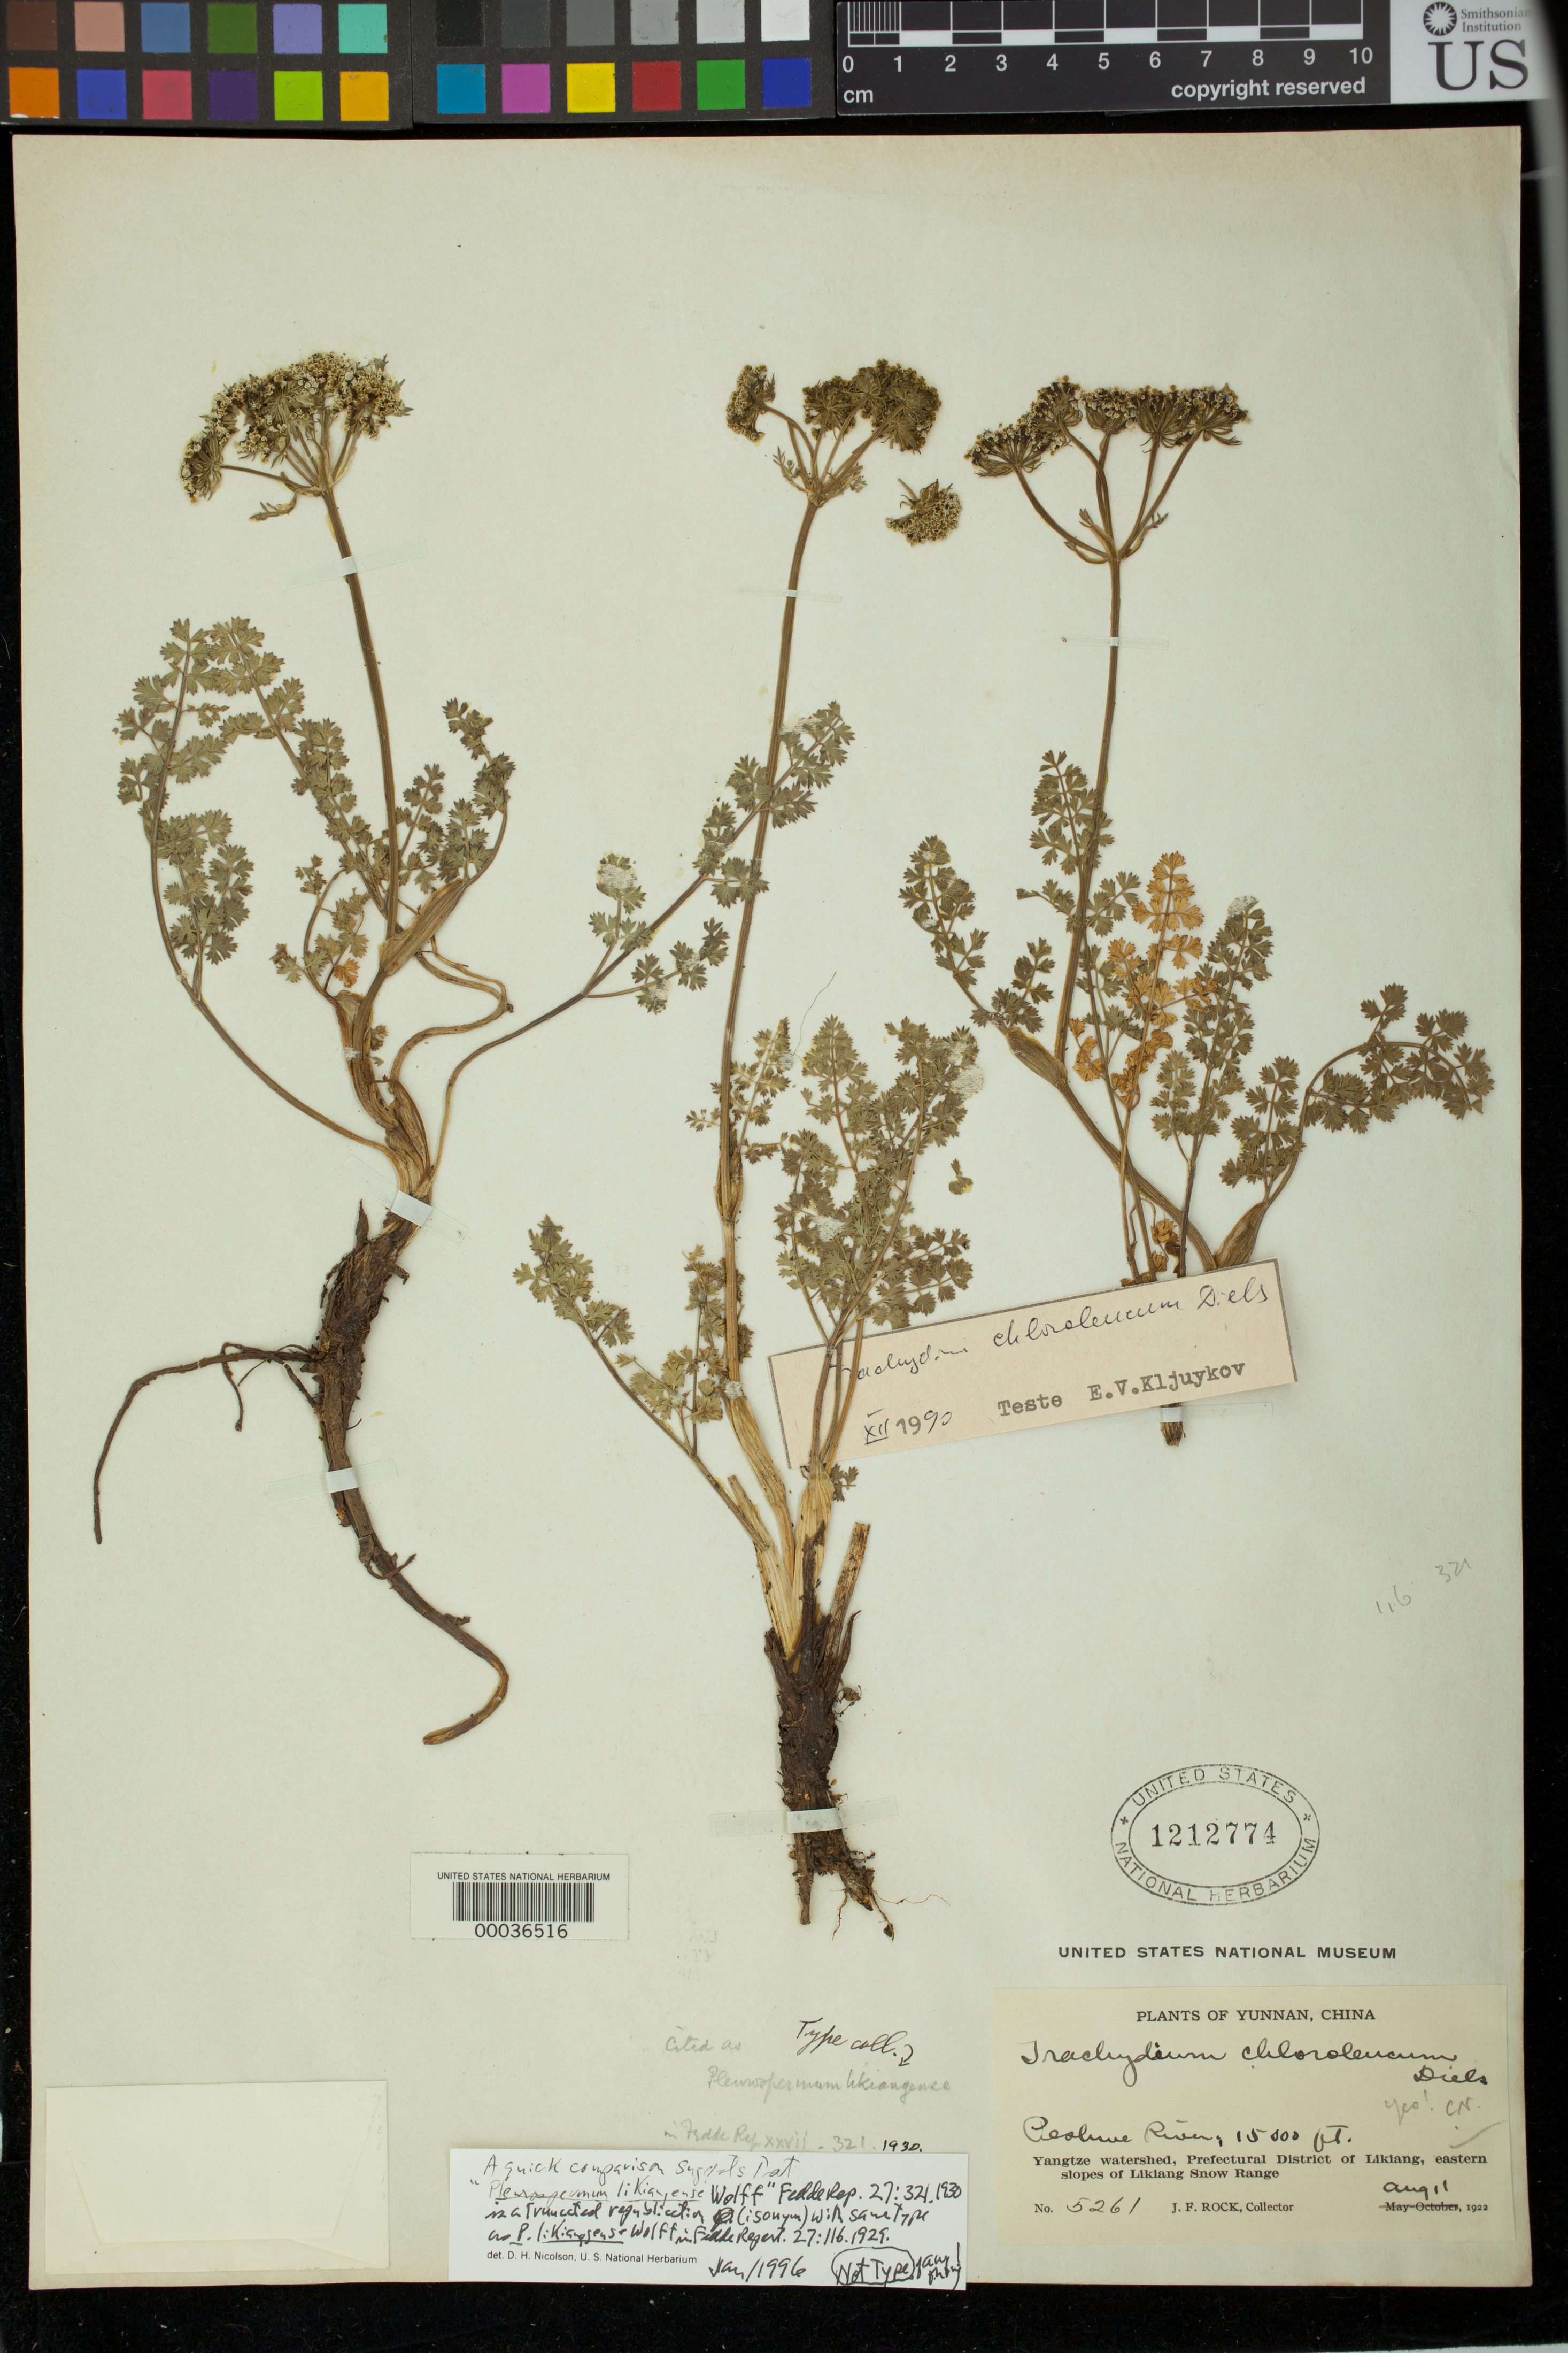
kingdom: Plantae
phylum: Tracheophyta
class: Magnoliopsida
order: Apiales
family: Apiaceae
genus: Pleurospermum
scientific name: Pleurospermum likiangense H. Wolff, nom. illeg.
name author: H. Wolff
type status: Type Collection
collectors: J. F. Rock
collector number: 5261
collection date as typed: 11 Aug 1922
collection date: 1922-08-11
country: China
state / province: Yunnan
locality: Yangtze watershed, Likiang snow range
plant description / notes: The binomial “Pleurospermum likiangense” was published twice: Pleurospermum likiangense H. Wolff 1929, Repert. Spec. Nov. Regni Veg. 27: 116; collection cited: Rock 5953 a Pleurospermum likiangense H. Wolff 1930, Repert. Spec. Nov. Regni Veg. 27: 321; collections cited: Rock 5261, 9854 The descriptions of the 2 taxa are different, and they cite different collections. See Watson et al. 2004, Acta Phytotax. Sinica 42: 563-564, who concluded that the names are heterotypic homonyms, and not isonyms.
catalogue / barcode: US 1212774